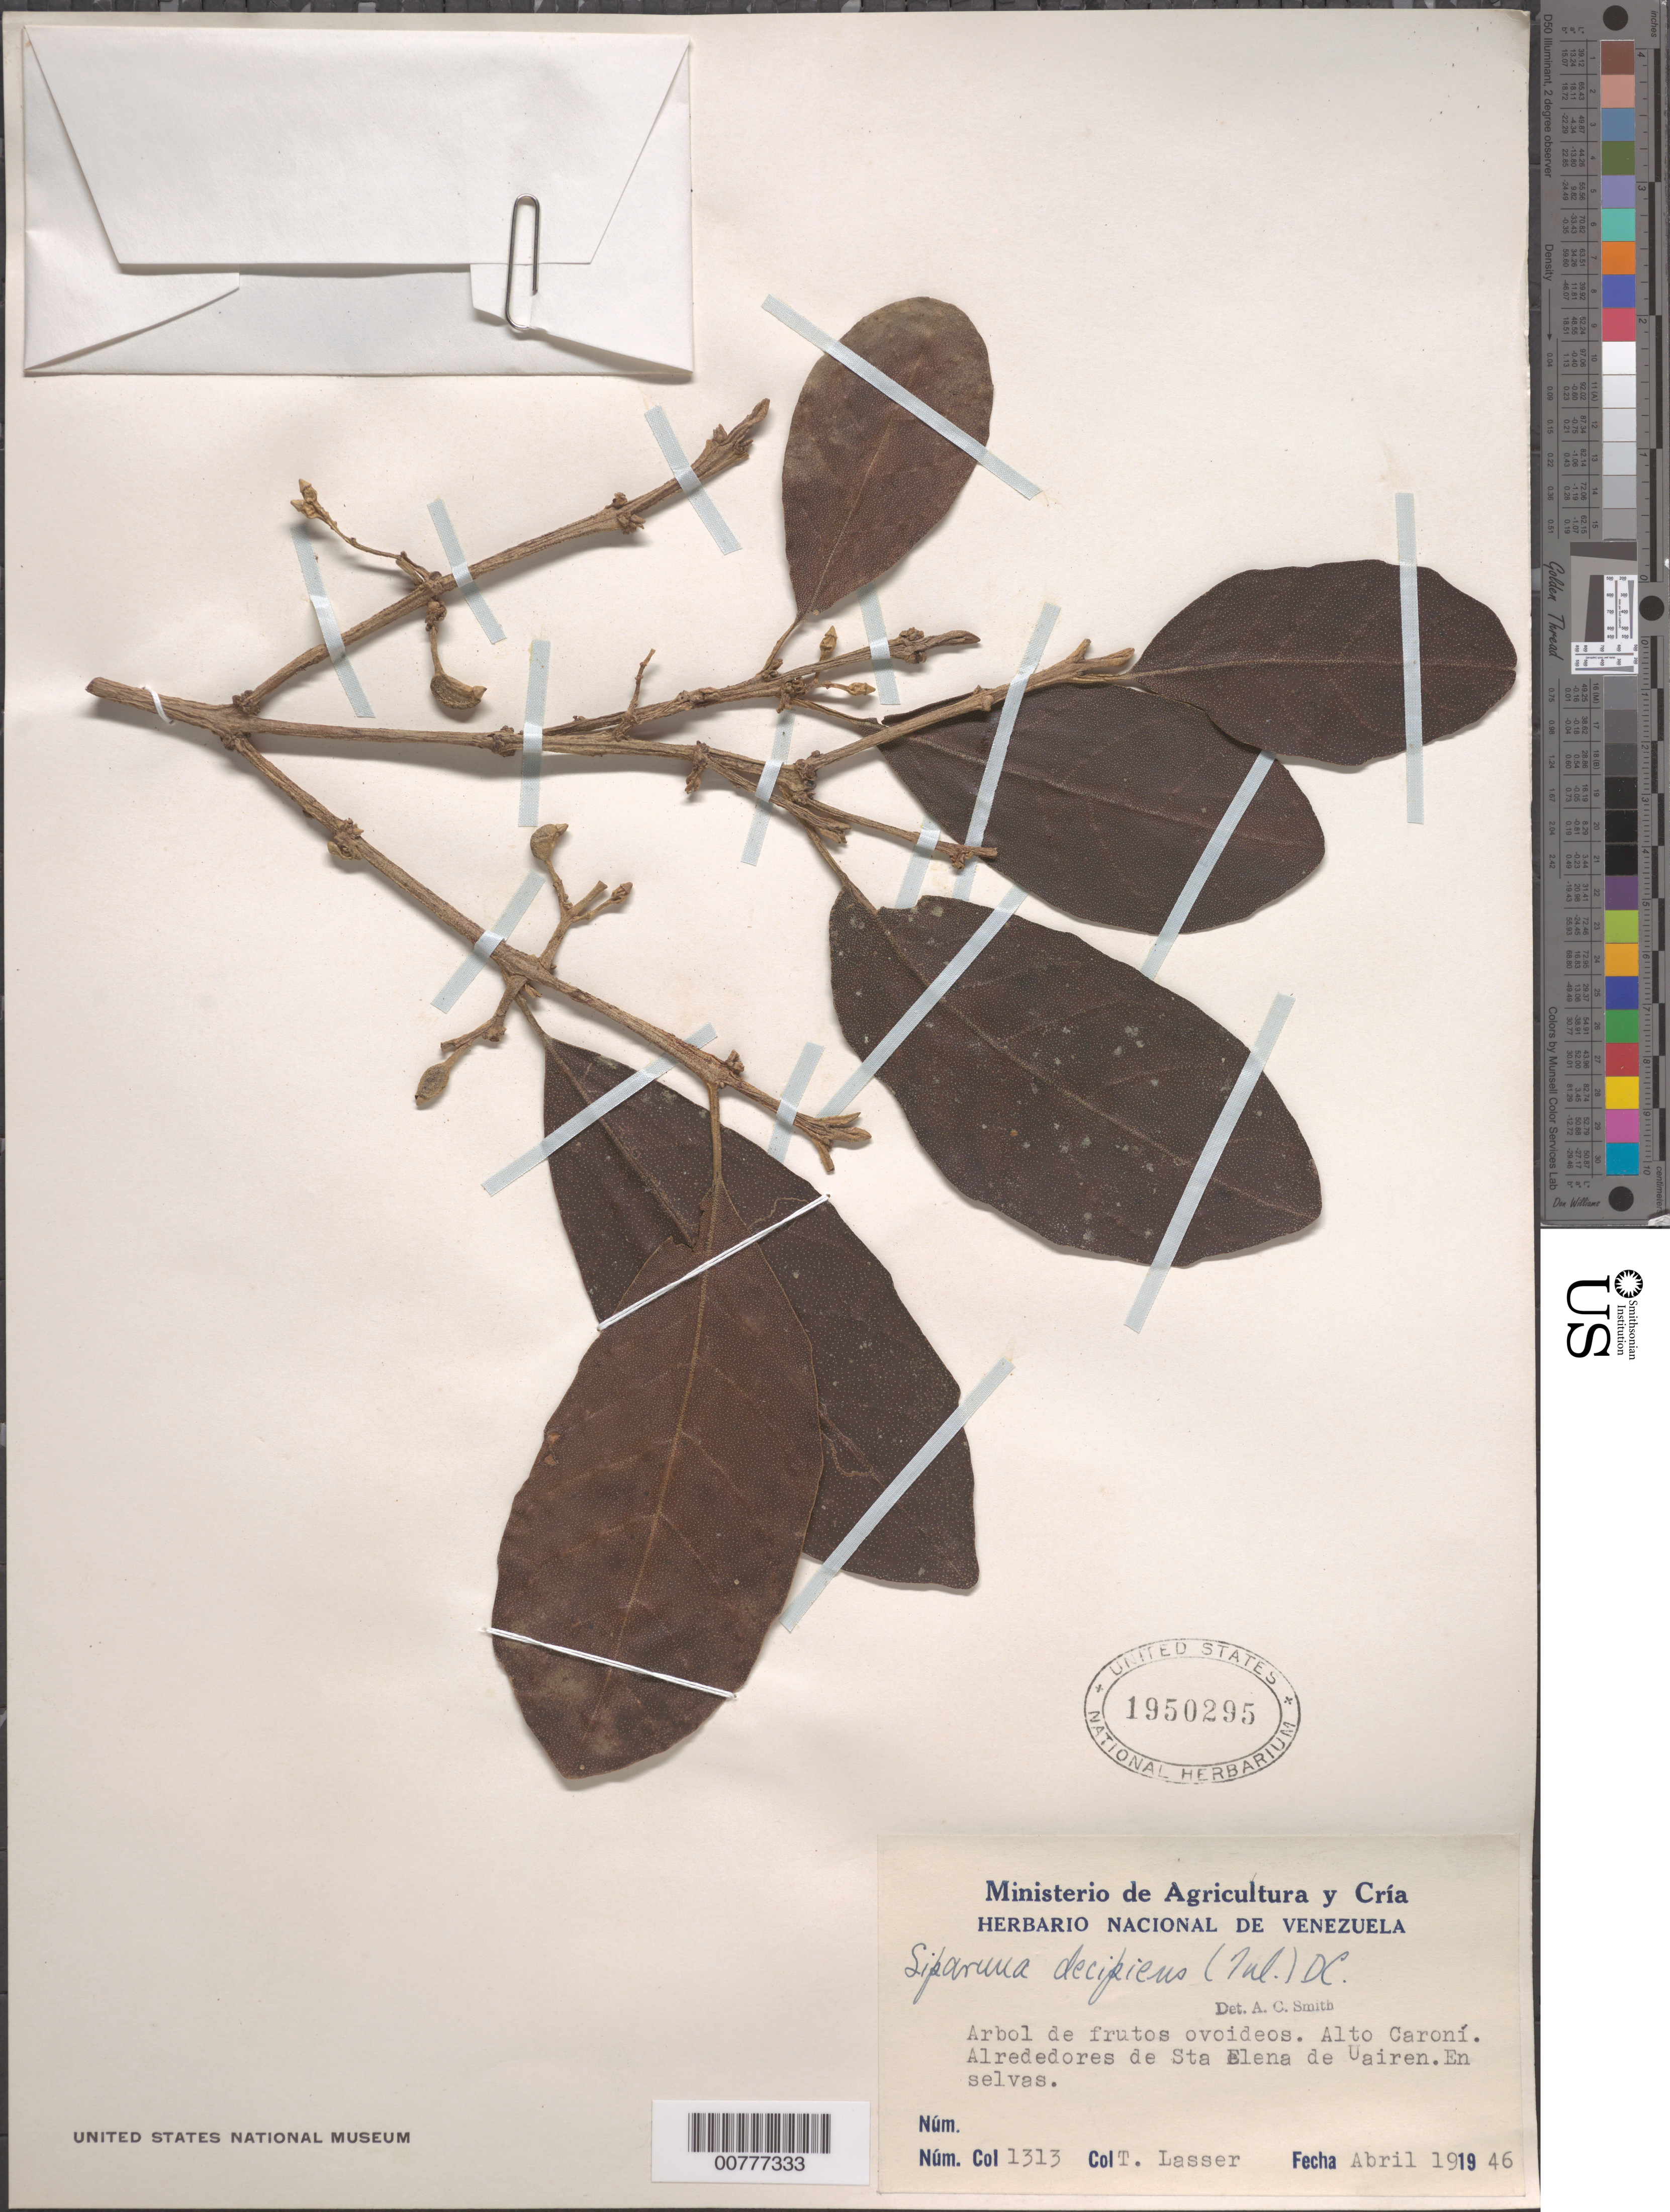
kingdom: Plantae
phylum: Tracheophyta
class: Magnoliopsida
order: Laurales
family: Siparunaceae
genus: Siparuna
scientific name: Siparuna decipiens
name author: (Tul.) A. DC.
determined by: Smith, A. C.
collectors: T. Lasser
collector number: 1313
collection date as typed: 19-Apr-46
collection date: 1946-04-19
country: Venezuela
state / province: Bolívar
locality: Sta. Elena de Uairén, alrededores; Alto Caroní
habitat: Selvas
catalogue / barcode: US 1950295